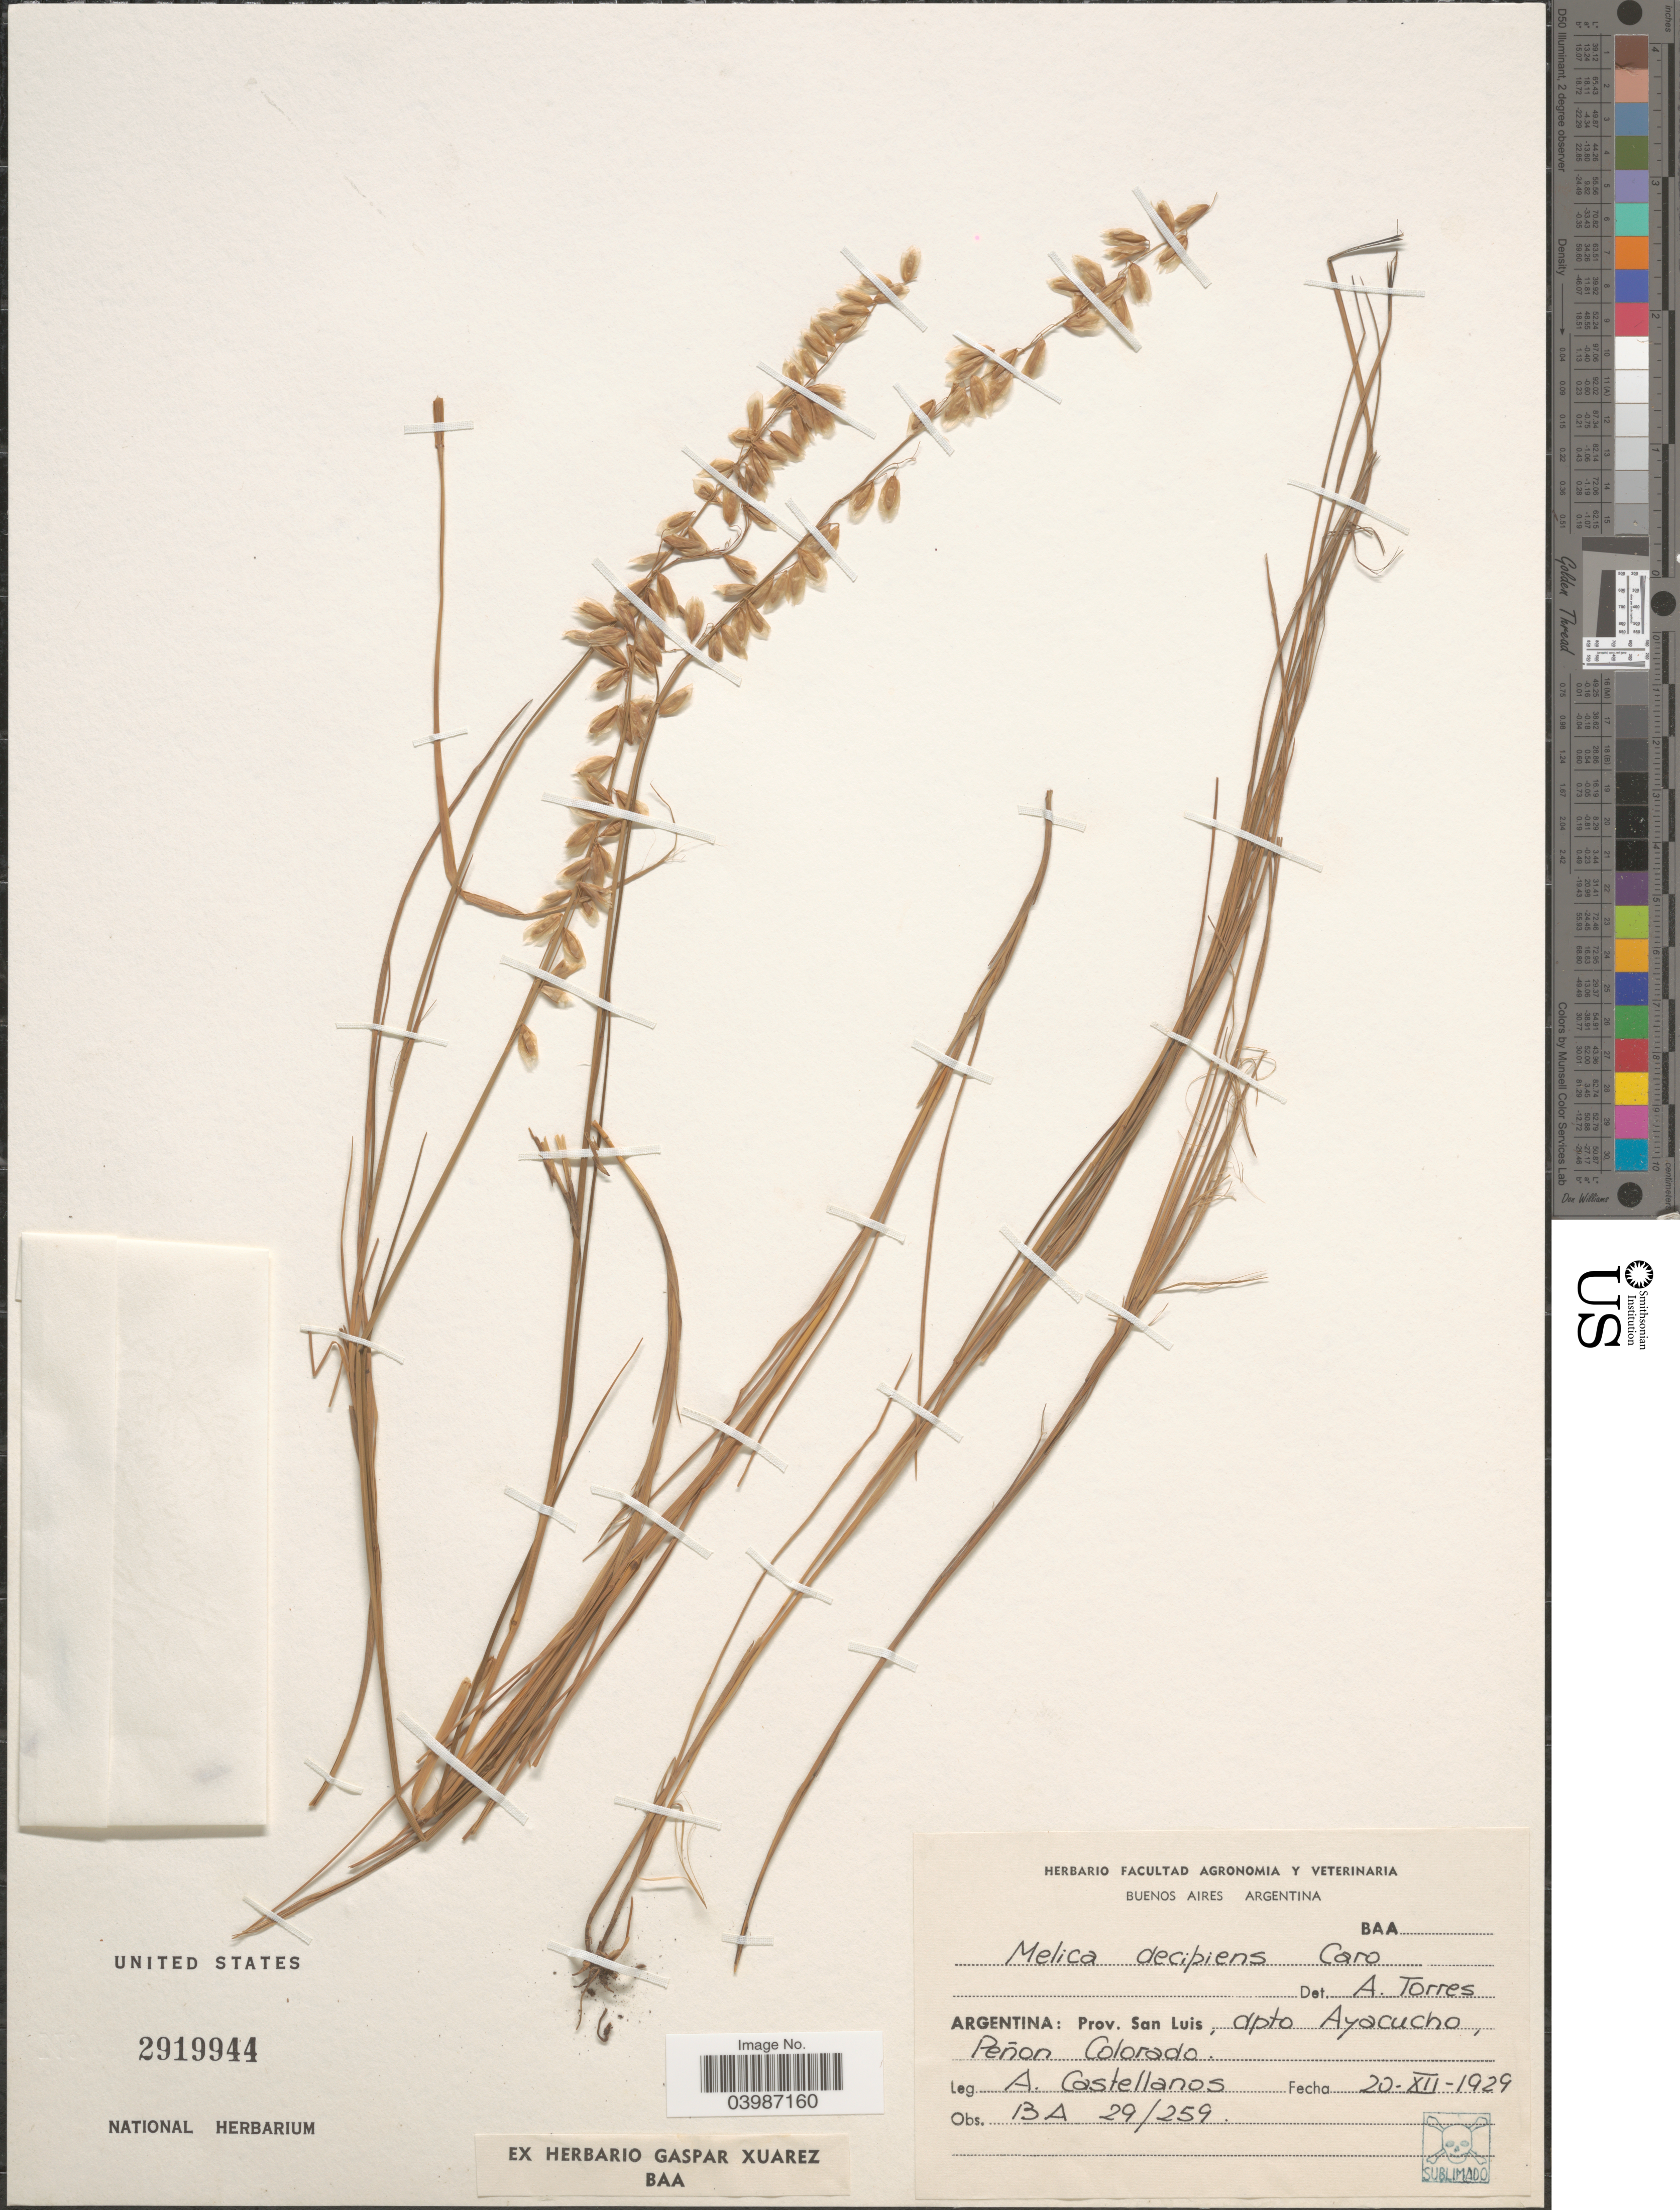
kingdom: Plantae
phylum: Tracheophyta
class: Liliopsida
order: Poales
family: Poaceae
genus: Melica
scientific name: Melica decipiens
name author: Caro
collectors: A. Castellanos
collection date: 1929-12-20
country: Argentina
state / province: San Luis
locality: Dpto Ayacucho, Peñon Colorado.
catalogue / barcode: US 2919944